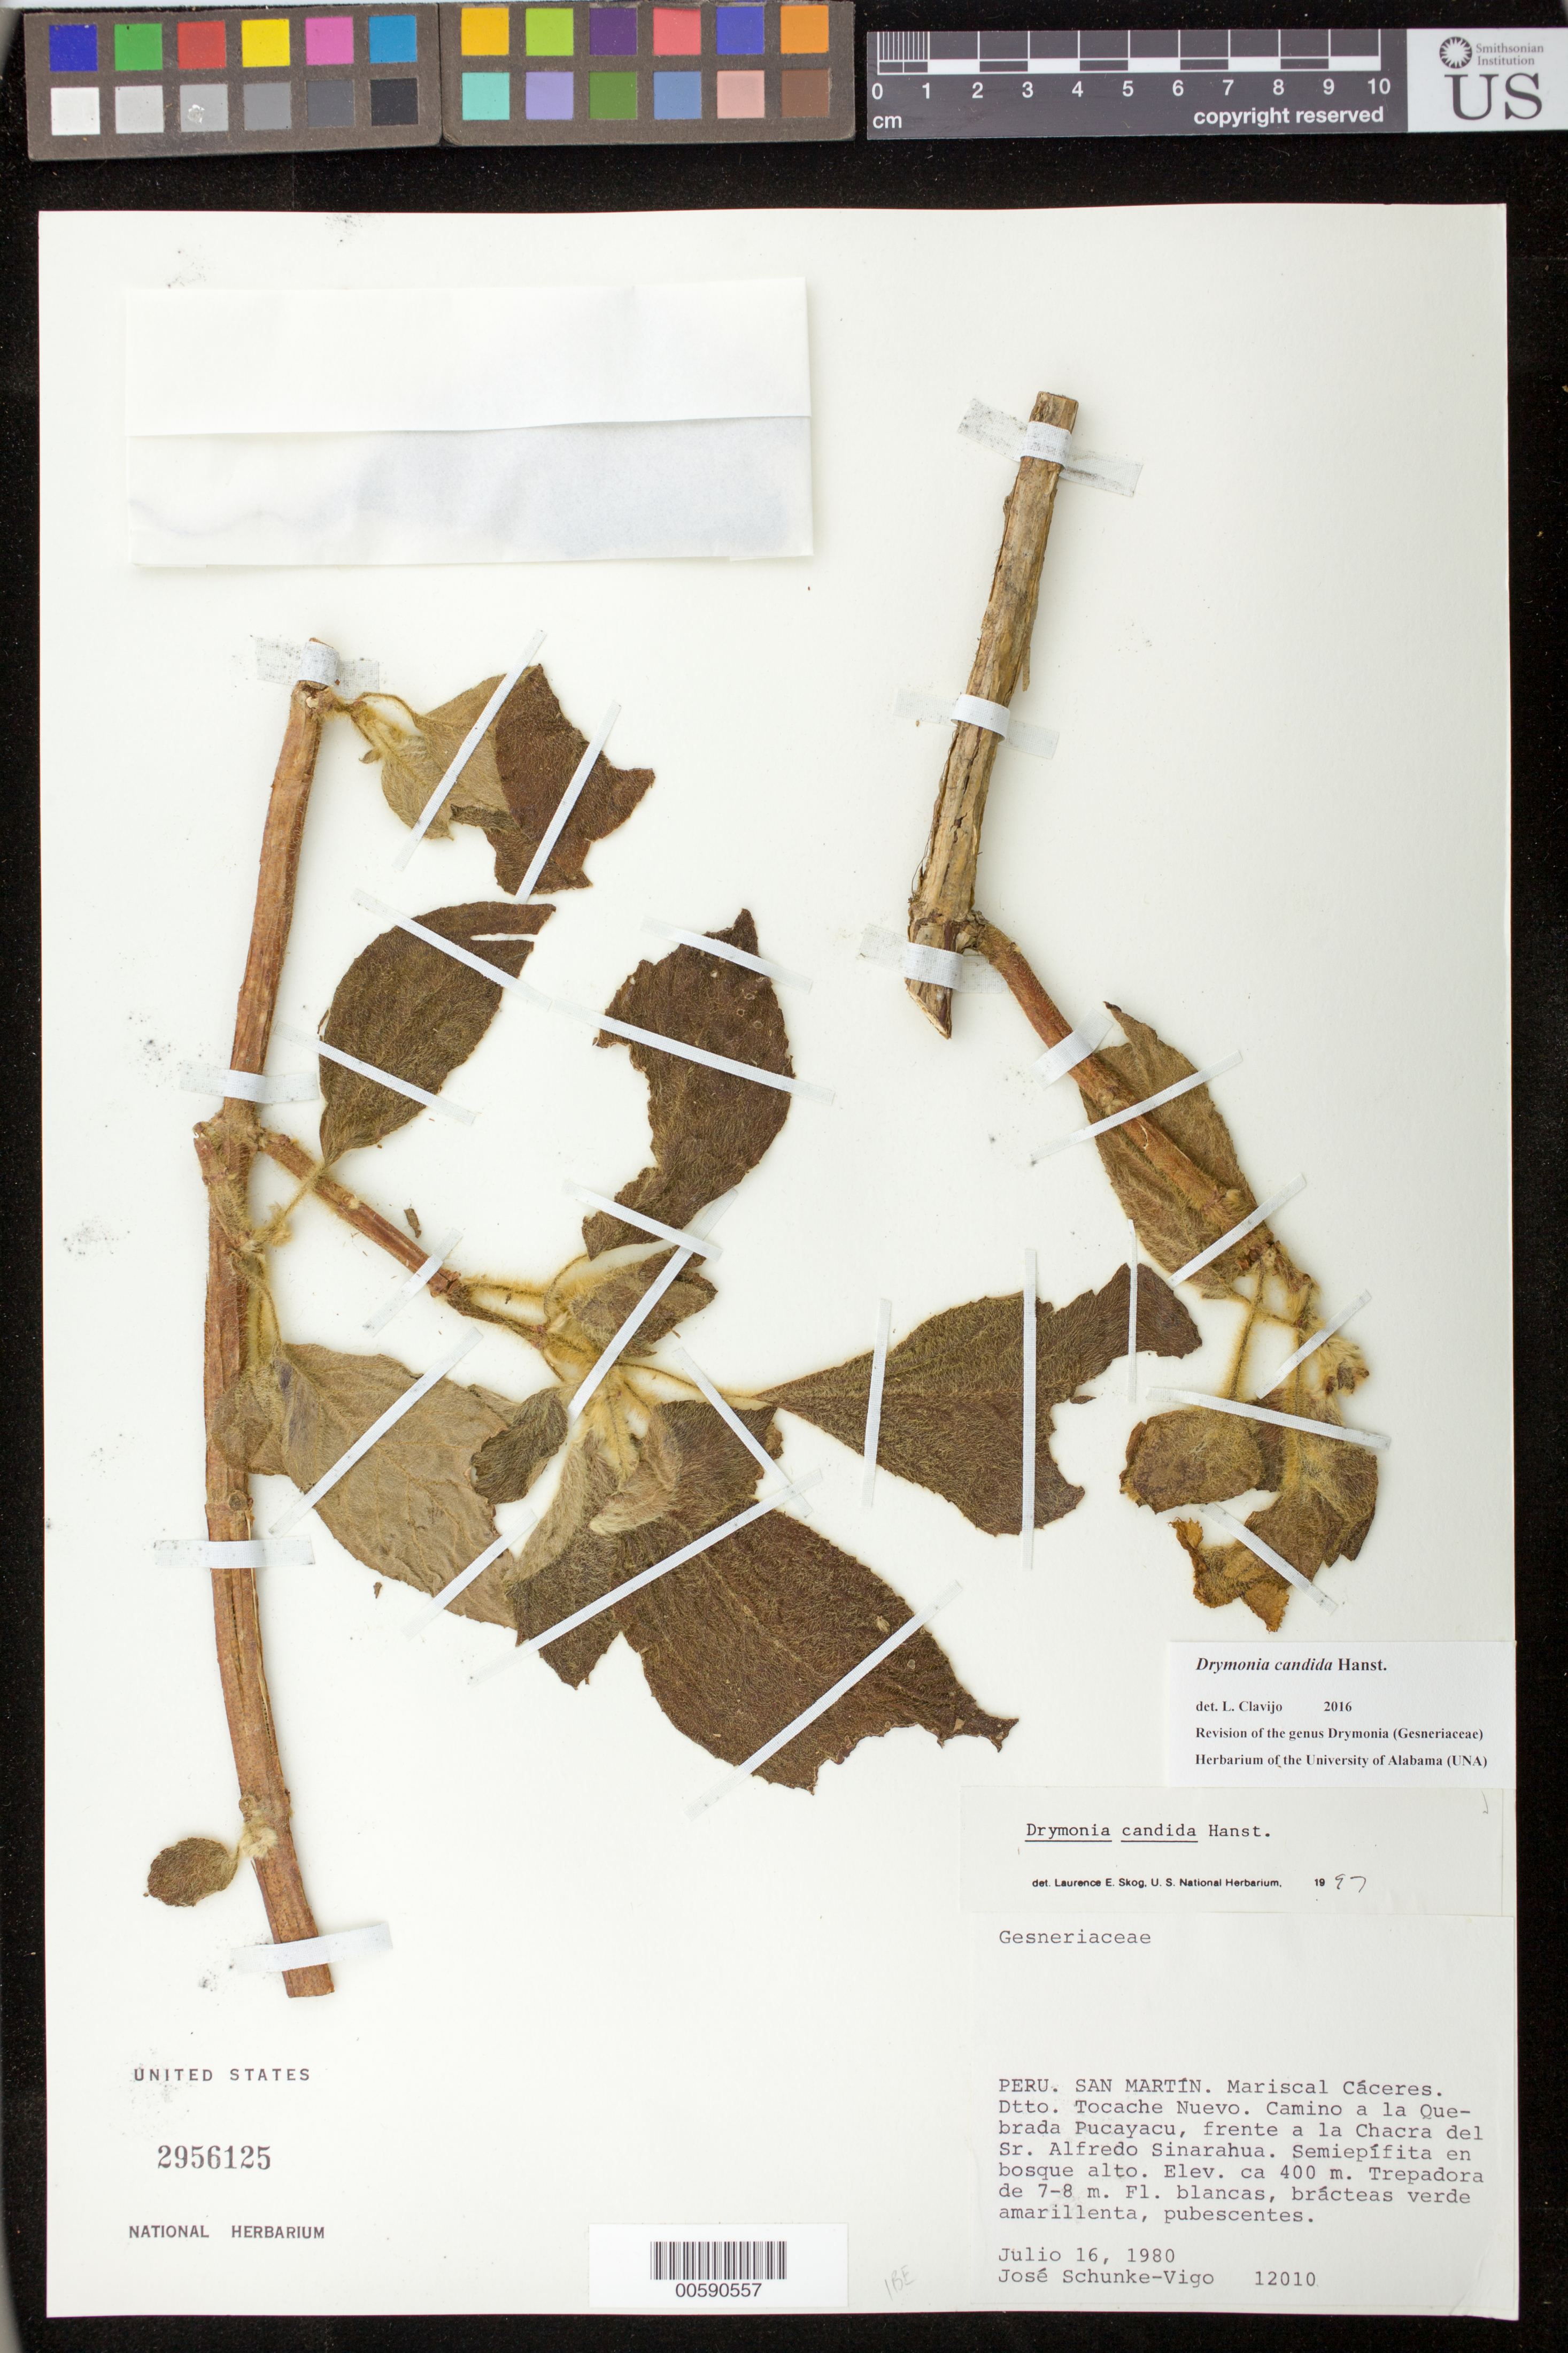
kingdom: Plantae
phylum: Tracheophyta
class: Magnoliopsida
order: Lamiales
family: Gesneriaceae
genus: Drymonia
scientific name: Drymonia candida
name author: Hanst.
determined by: Skog, Laurence E.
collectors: J. Schunke Vigo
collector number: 12010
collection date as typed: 16 Jul 1980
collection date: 1980-07-16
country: Peru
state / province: San Martín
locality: Mariscal Cáceres, Dtto. Tocache Nuevo; Camino a la Quebrada Pucayacu, frente a la Chacra del Sr. Alfredo Sinarahua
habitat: En bosque alto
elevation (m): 400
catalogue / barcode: US 2956125